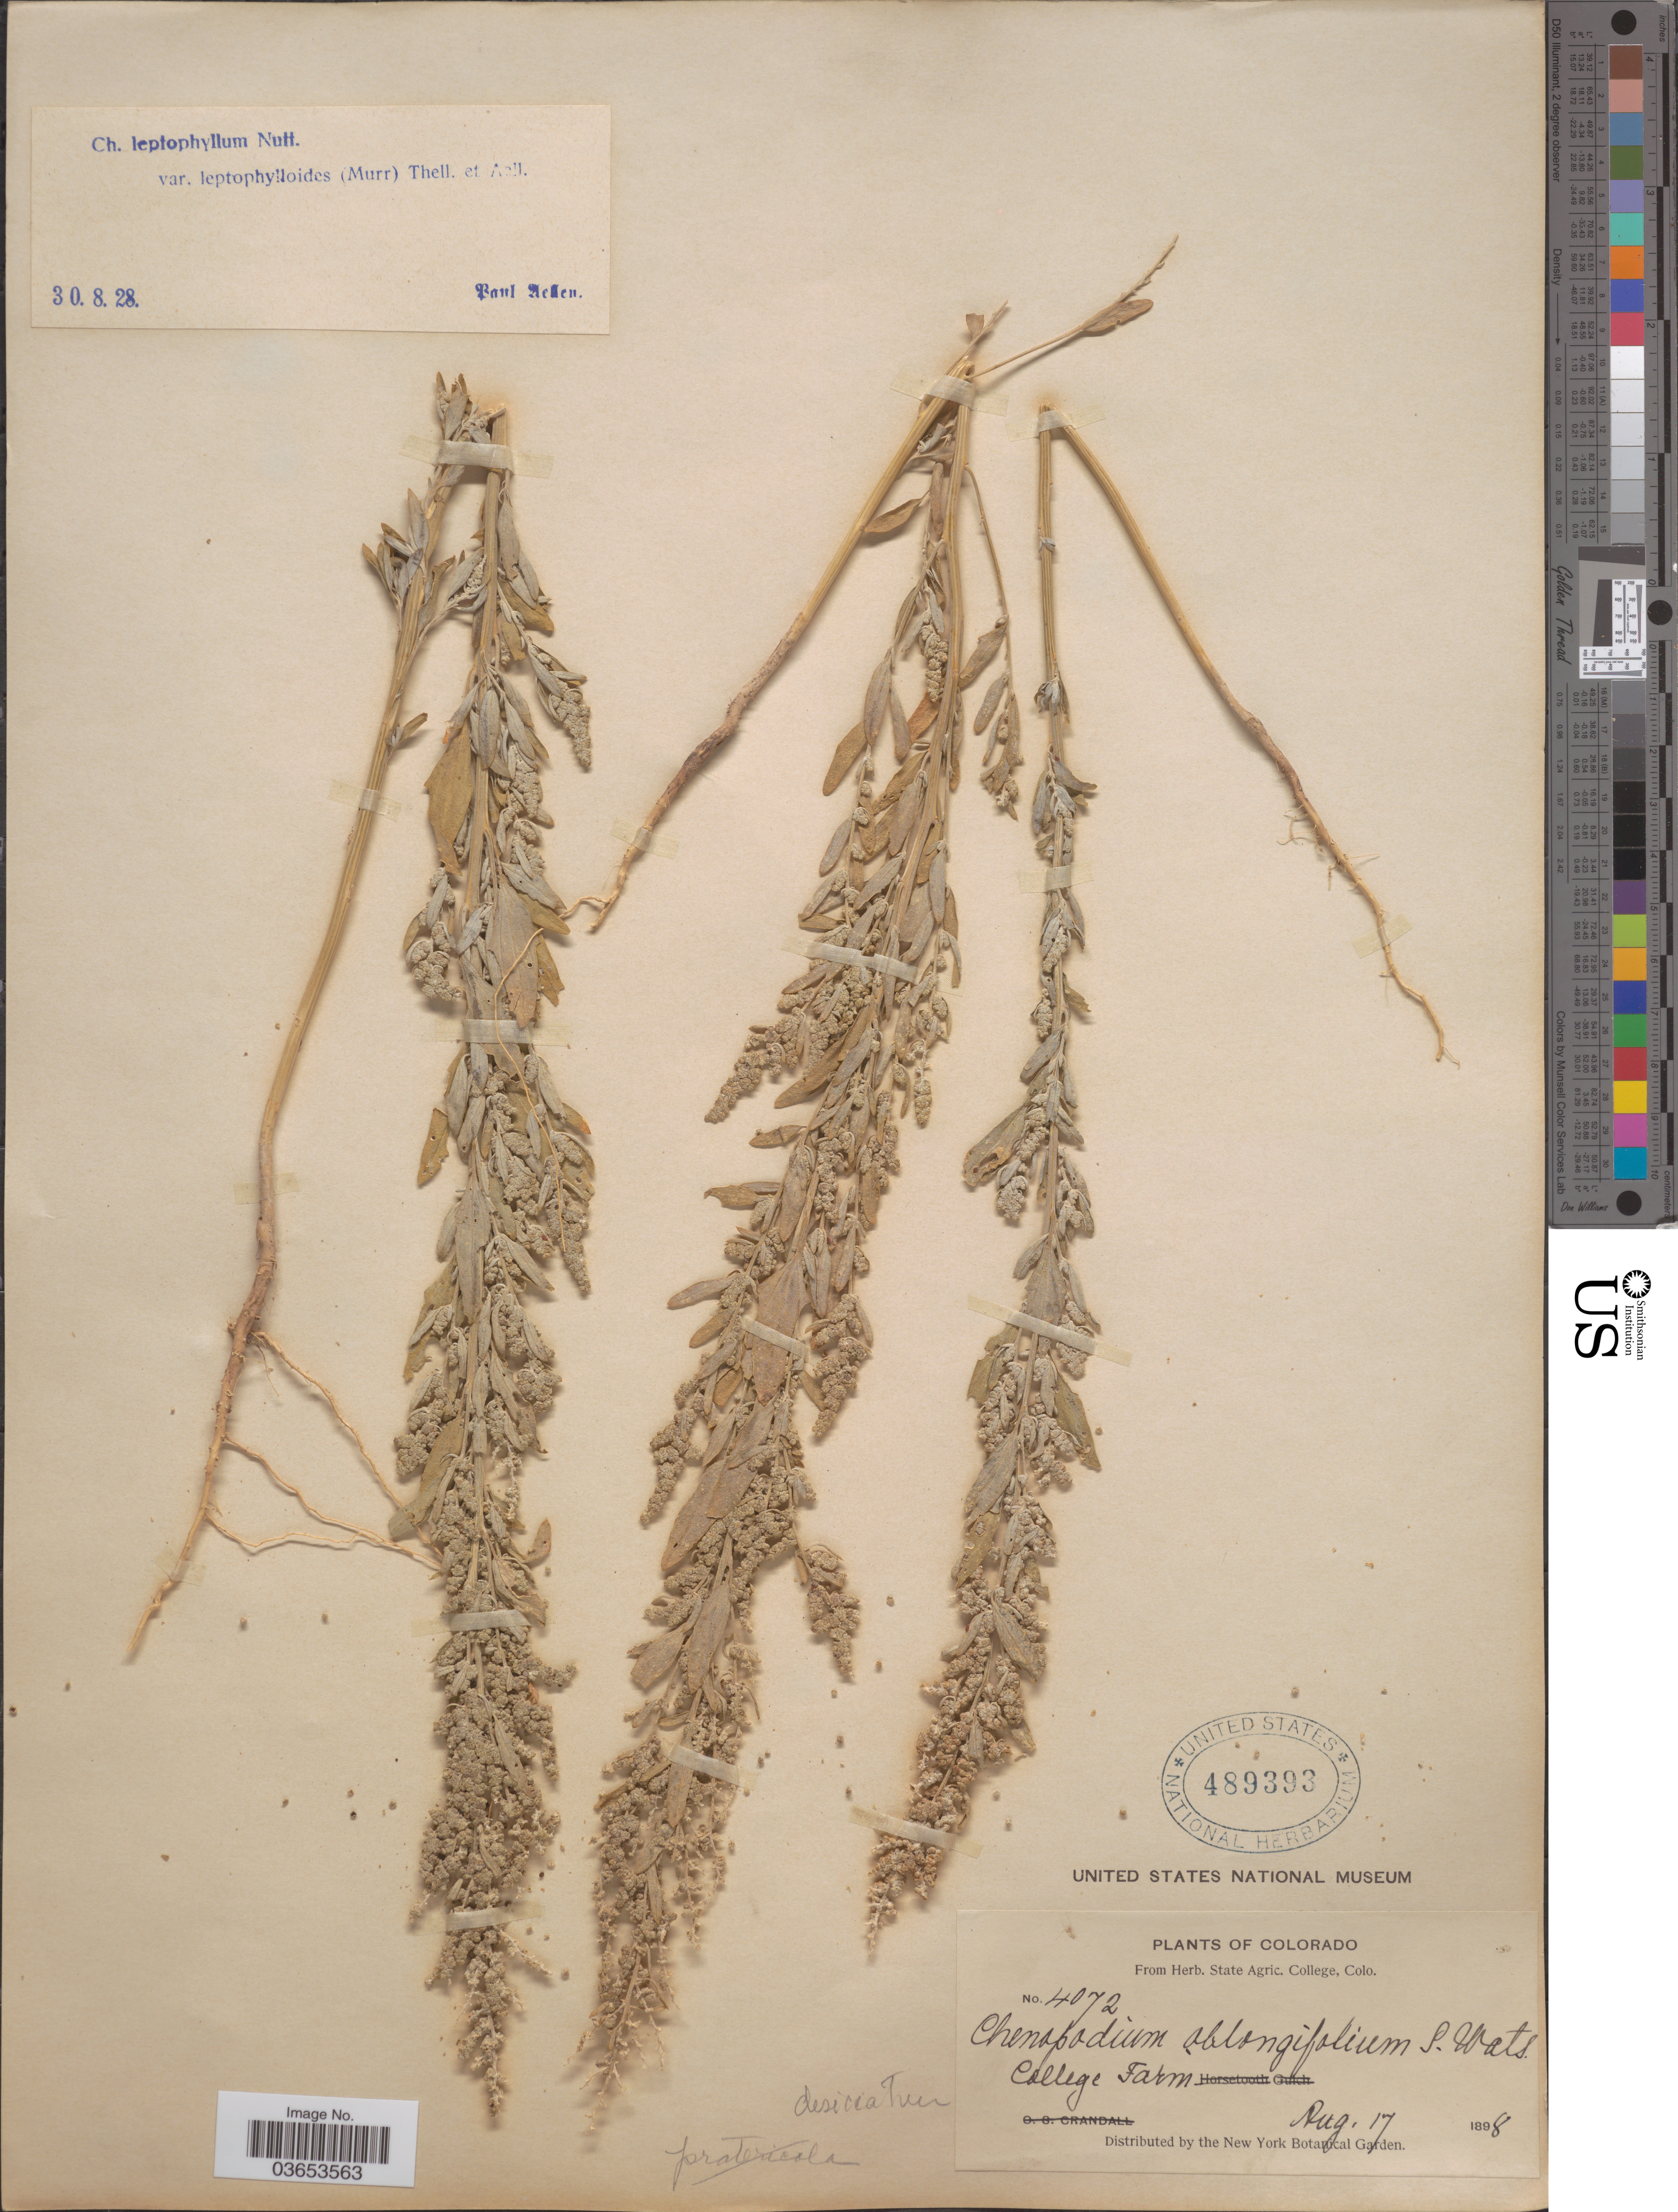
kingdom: Plantae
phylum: Tracheophyta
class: Magnoliopsida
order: Caryophyllales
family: Amaranthaceae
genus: Chenopodium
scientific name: Chenopodium leptophyllum var. leptophylloides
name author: (Murr) Thell. & Aellen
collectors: ex herb. State Agric. College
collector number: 4072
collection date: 1898-08-17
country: United States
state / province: Colorado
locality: College Farm.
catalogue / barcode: US 489393